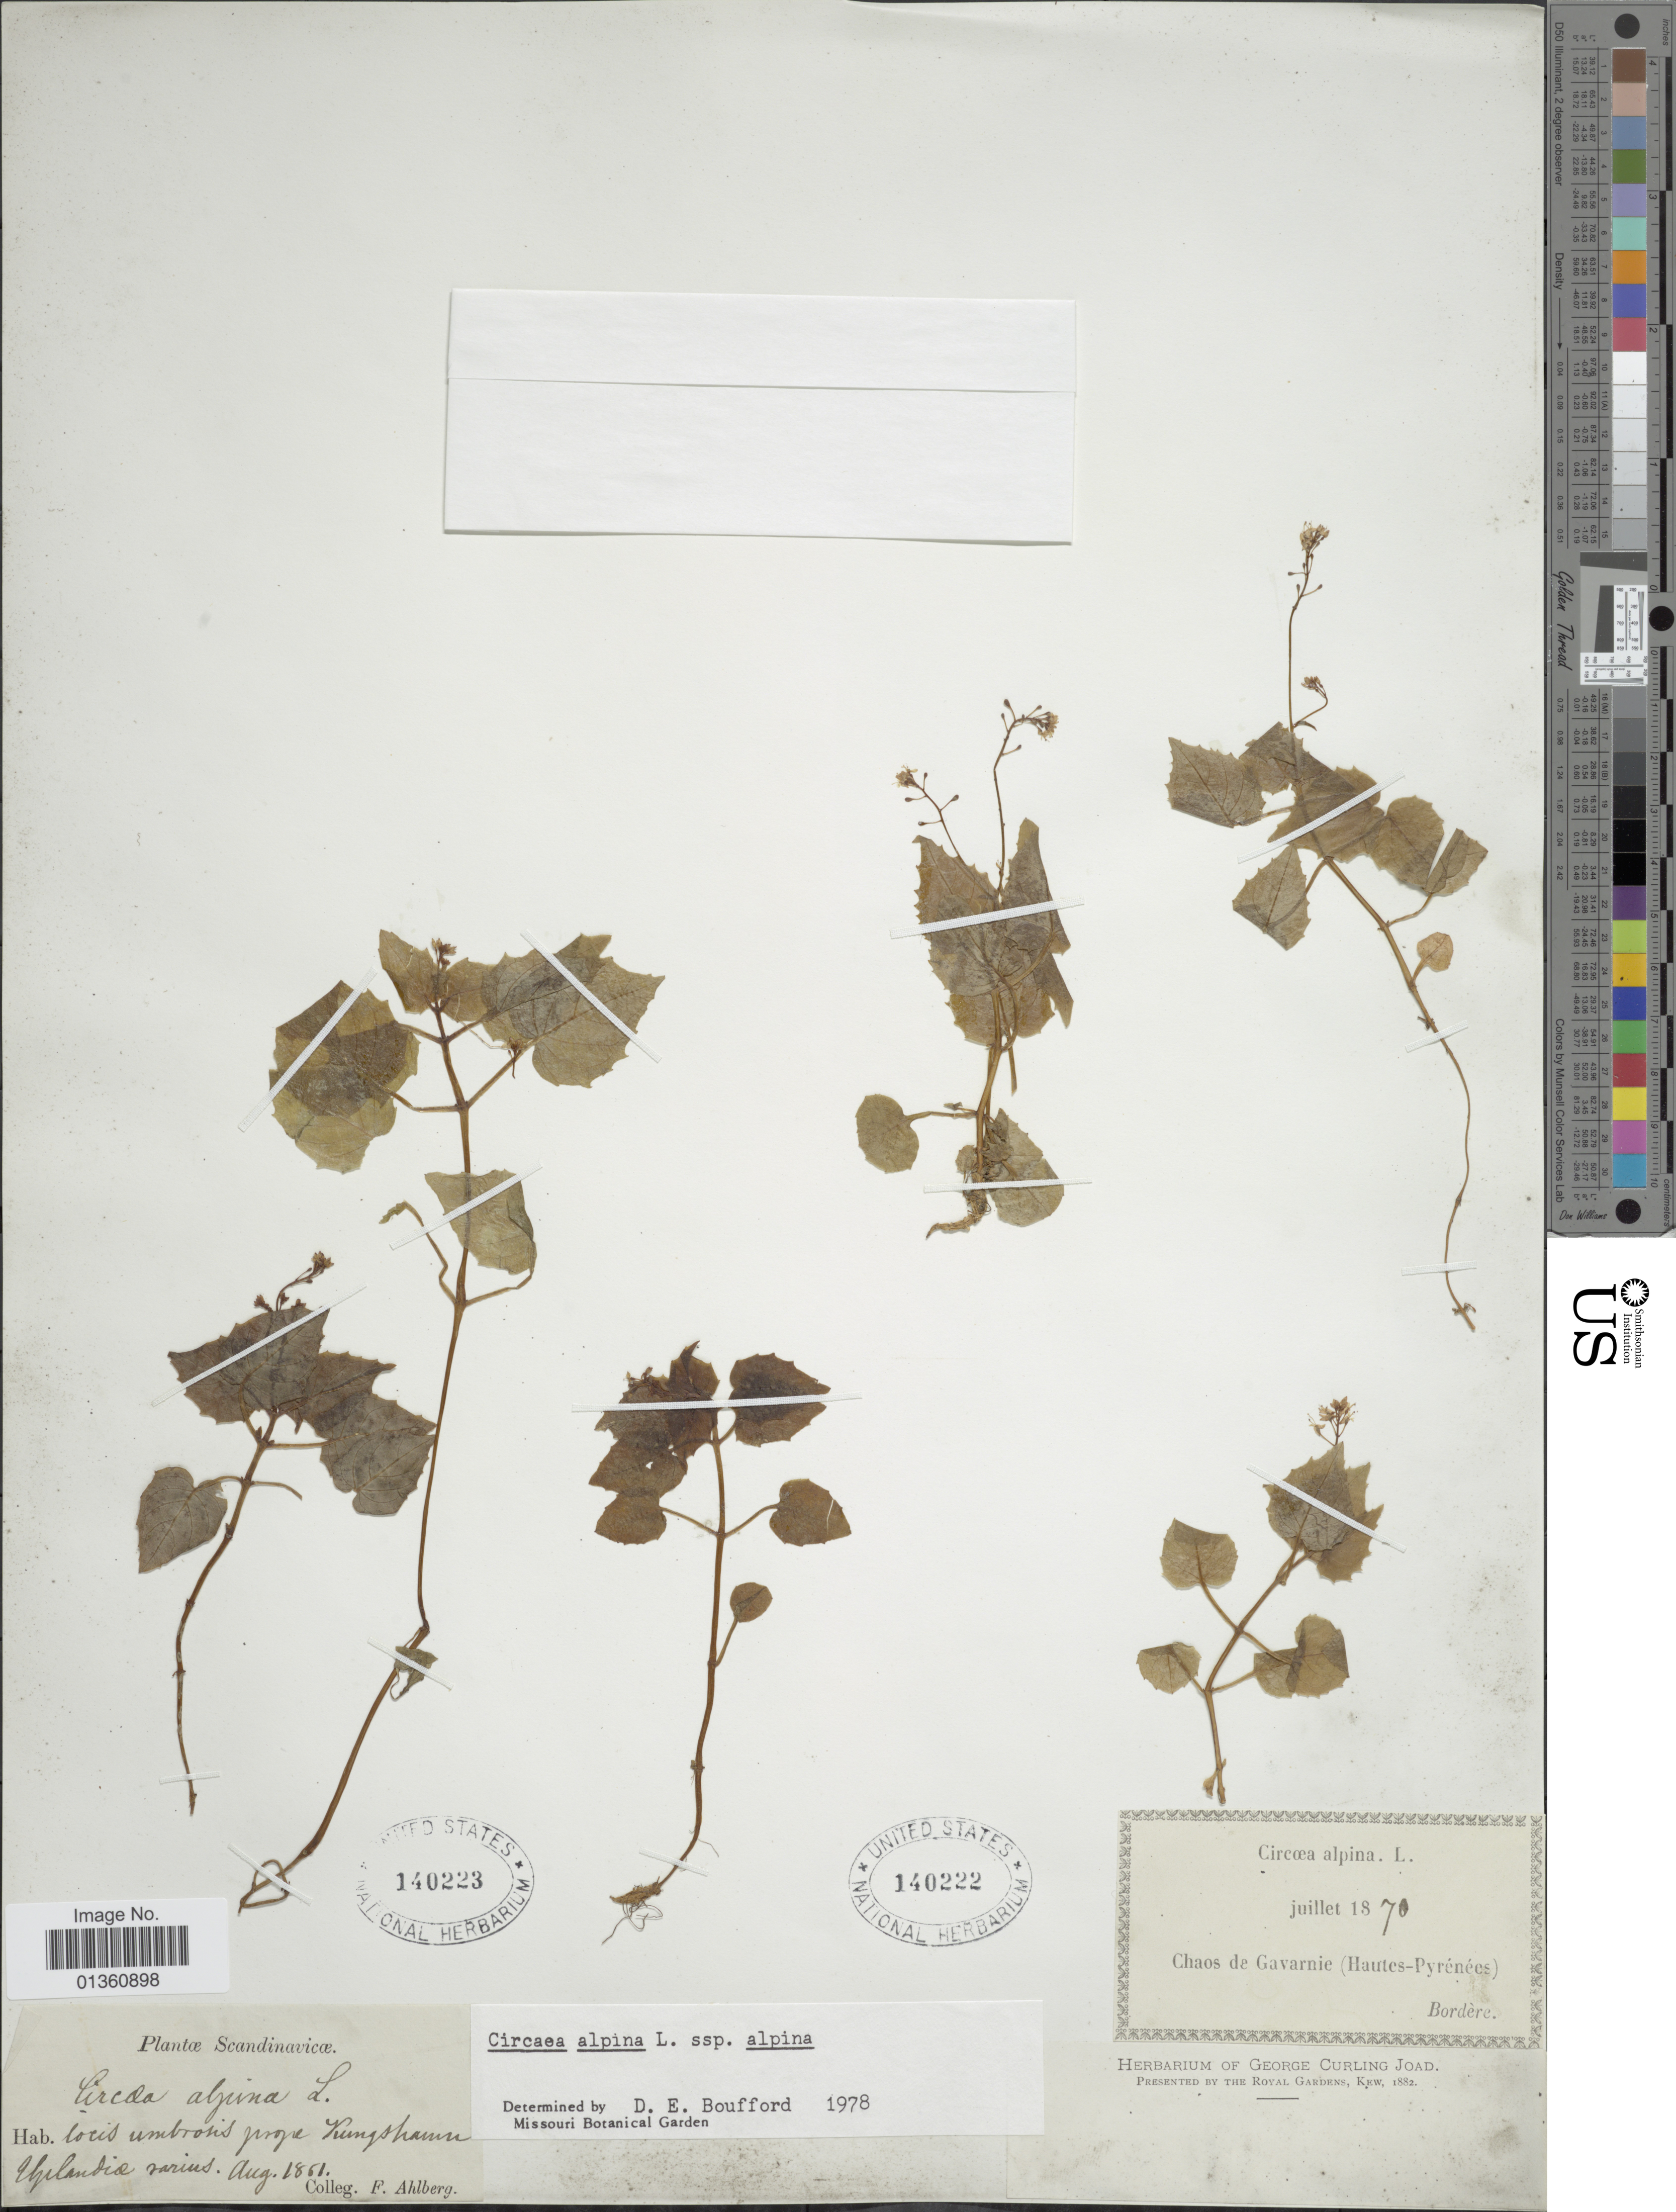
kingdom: Plantae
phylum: Tracheophyta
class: Magnoliopsida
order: Myrtales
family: Onagraceae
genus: Circaea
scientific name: Circaea alpina subsp. alpina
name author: L.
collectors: -. Bordère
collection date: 1870-07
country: France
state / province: Occitanie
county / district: Hautes-Pyrénées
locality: Chaos de Gavarnie (Hautes-Pyrénées)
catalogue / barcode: US 140222